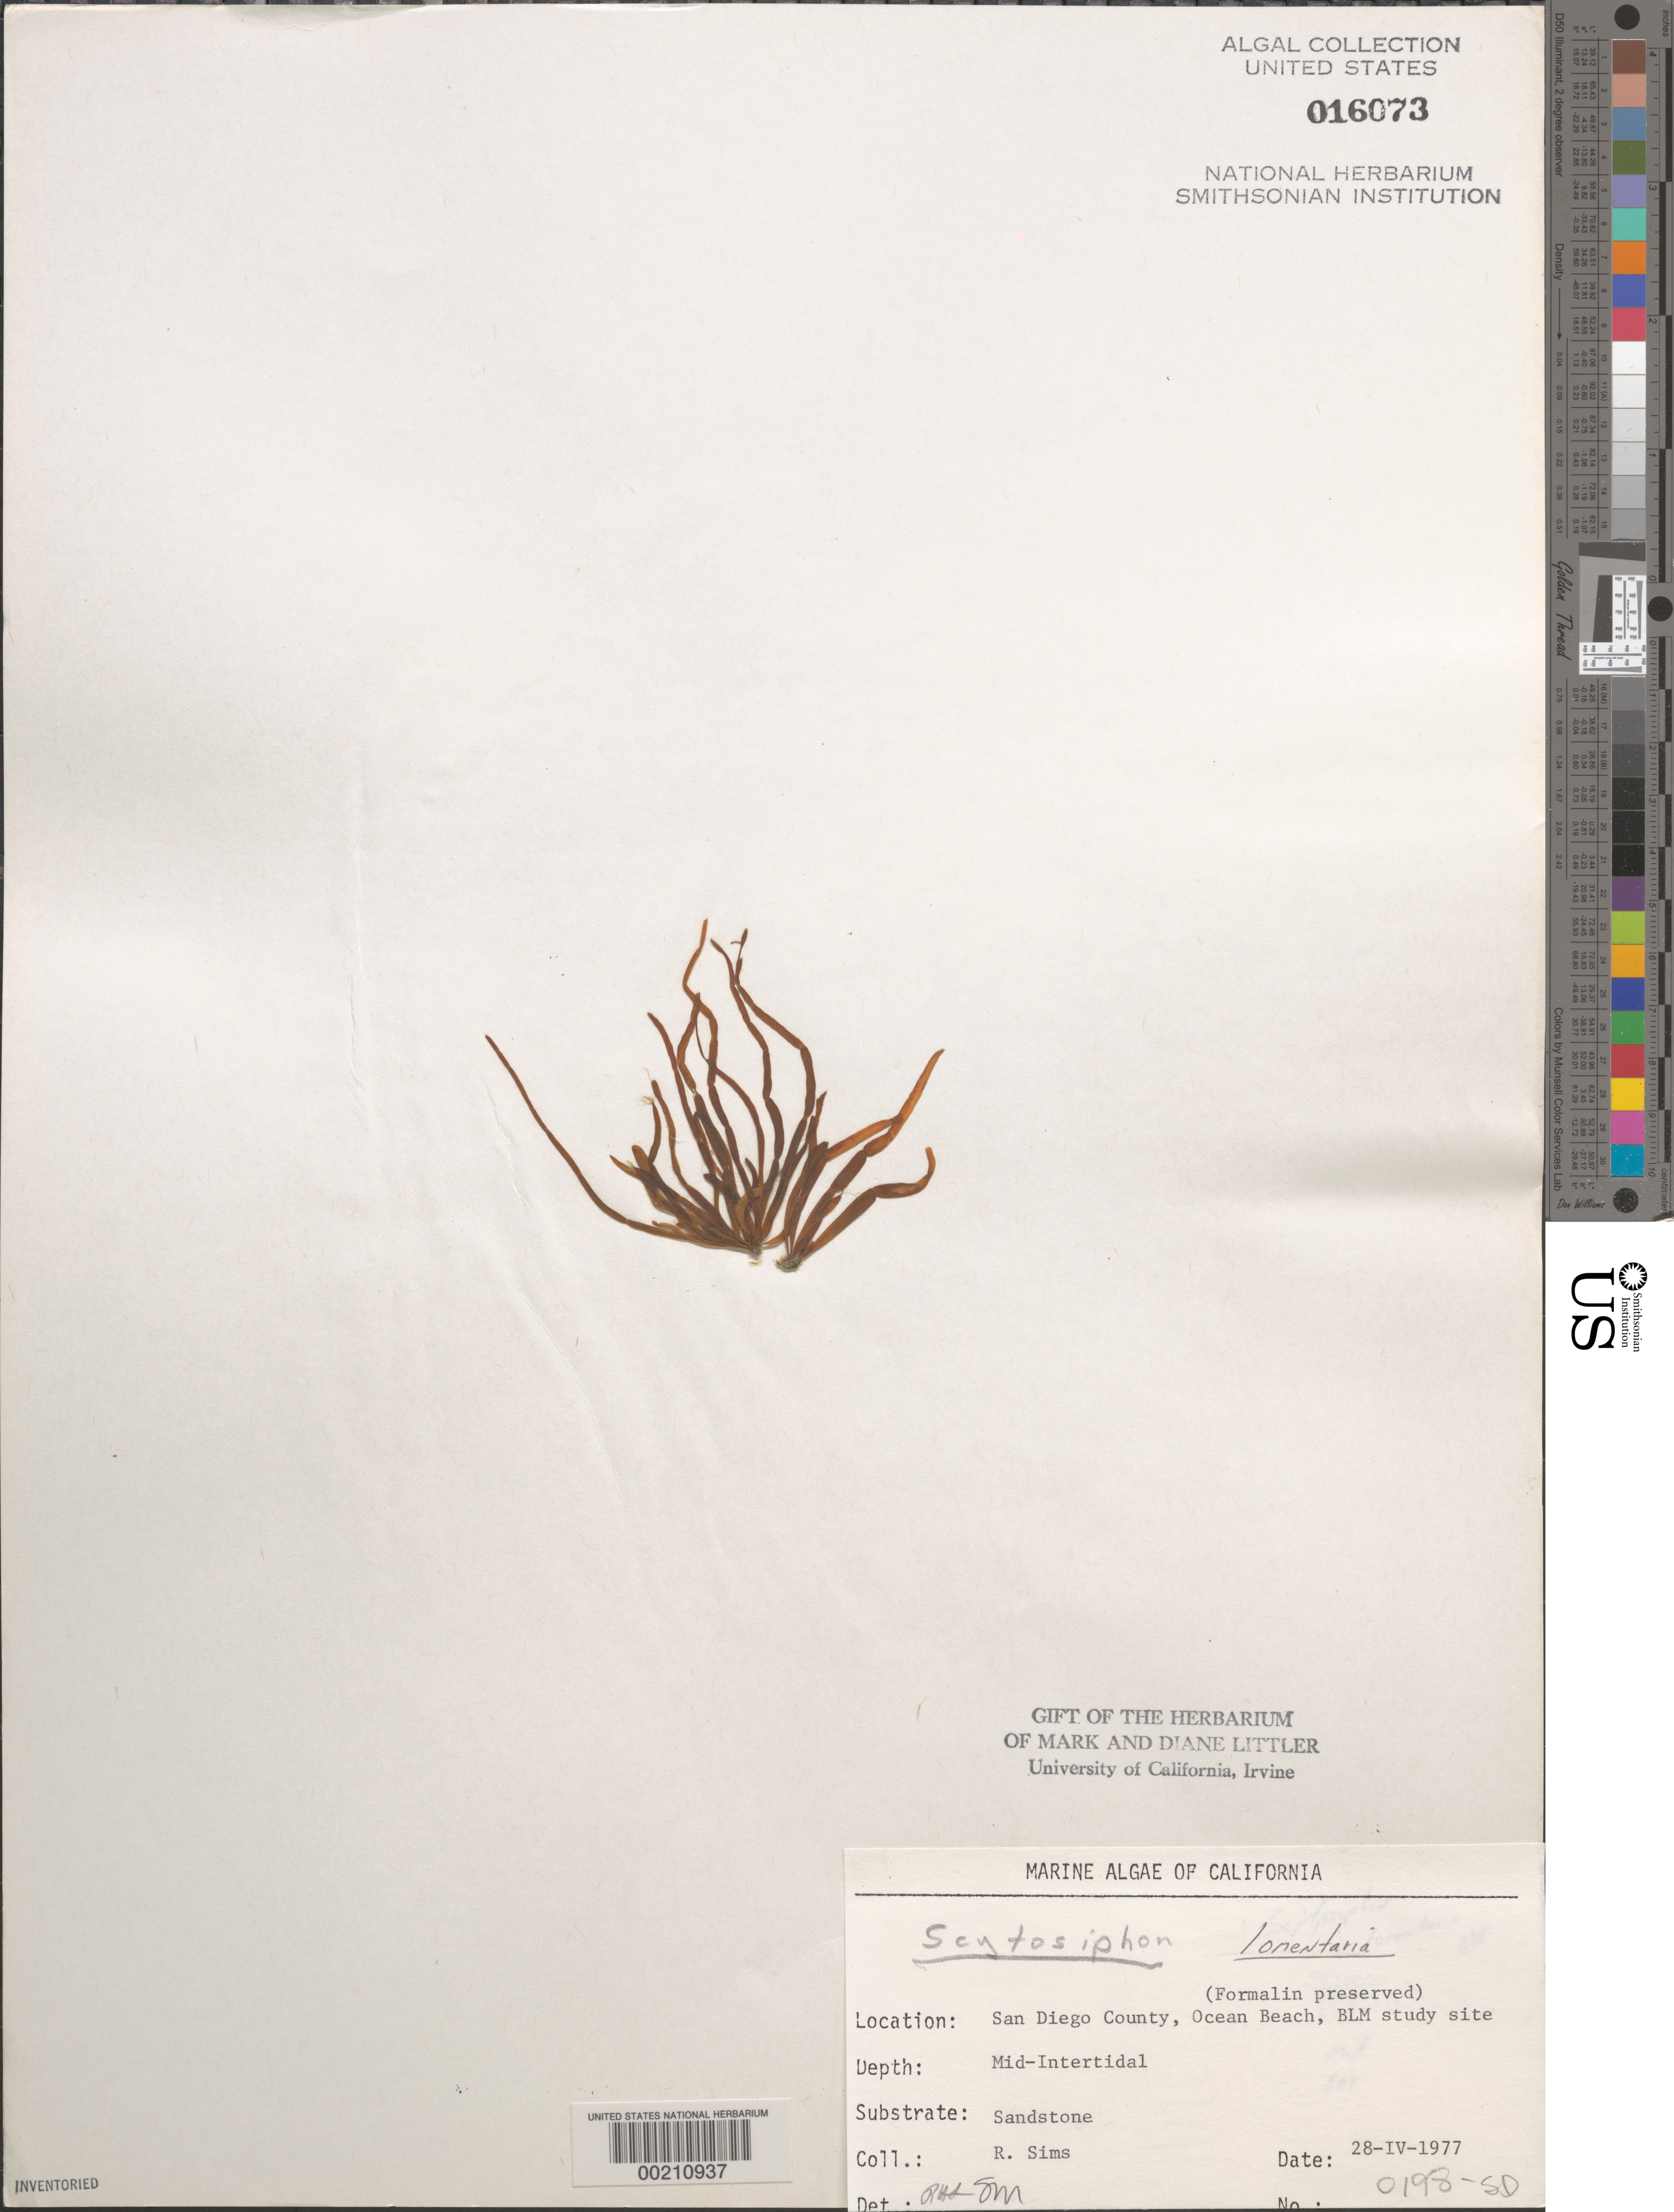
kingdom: Chromista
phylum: Ochrophyta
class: Phaeophyceae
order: Scytosiphonales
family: Scytosiphonaceae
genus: Scytosiphon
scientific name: Scytosiphon lomentaria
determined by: Sims, Robert H.; Murray, S. N.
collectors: R. H. Sims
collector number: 0198-sd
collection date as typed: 28 Apr 1977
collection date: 1977-04-28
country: United States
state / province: California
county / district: San Diego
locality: Ocean Beach, end of Del Monte Street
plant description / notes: BLM-SOCALBIGHT Rocky Intertidal Survey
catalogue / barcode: US 16073